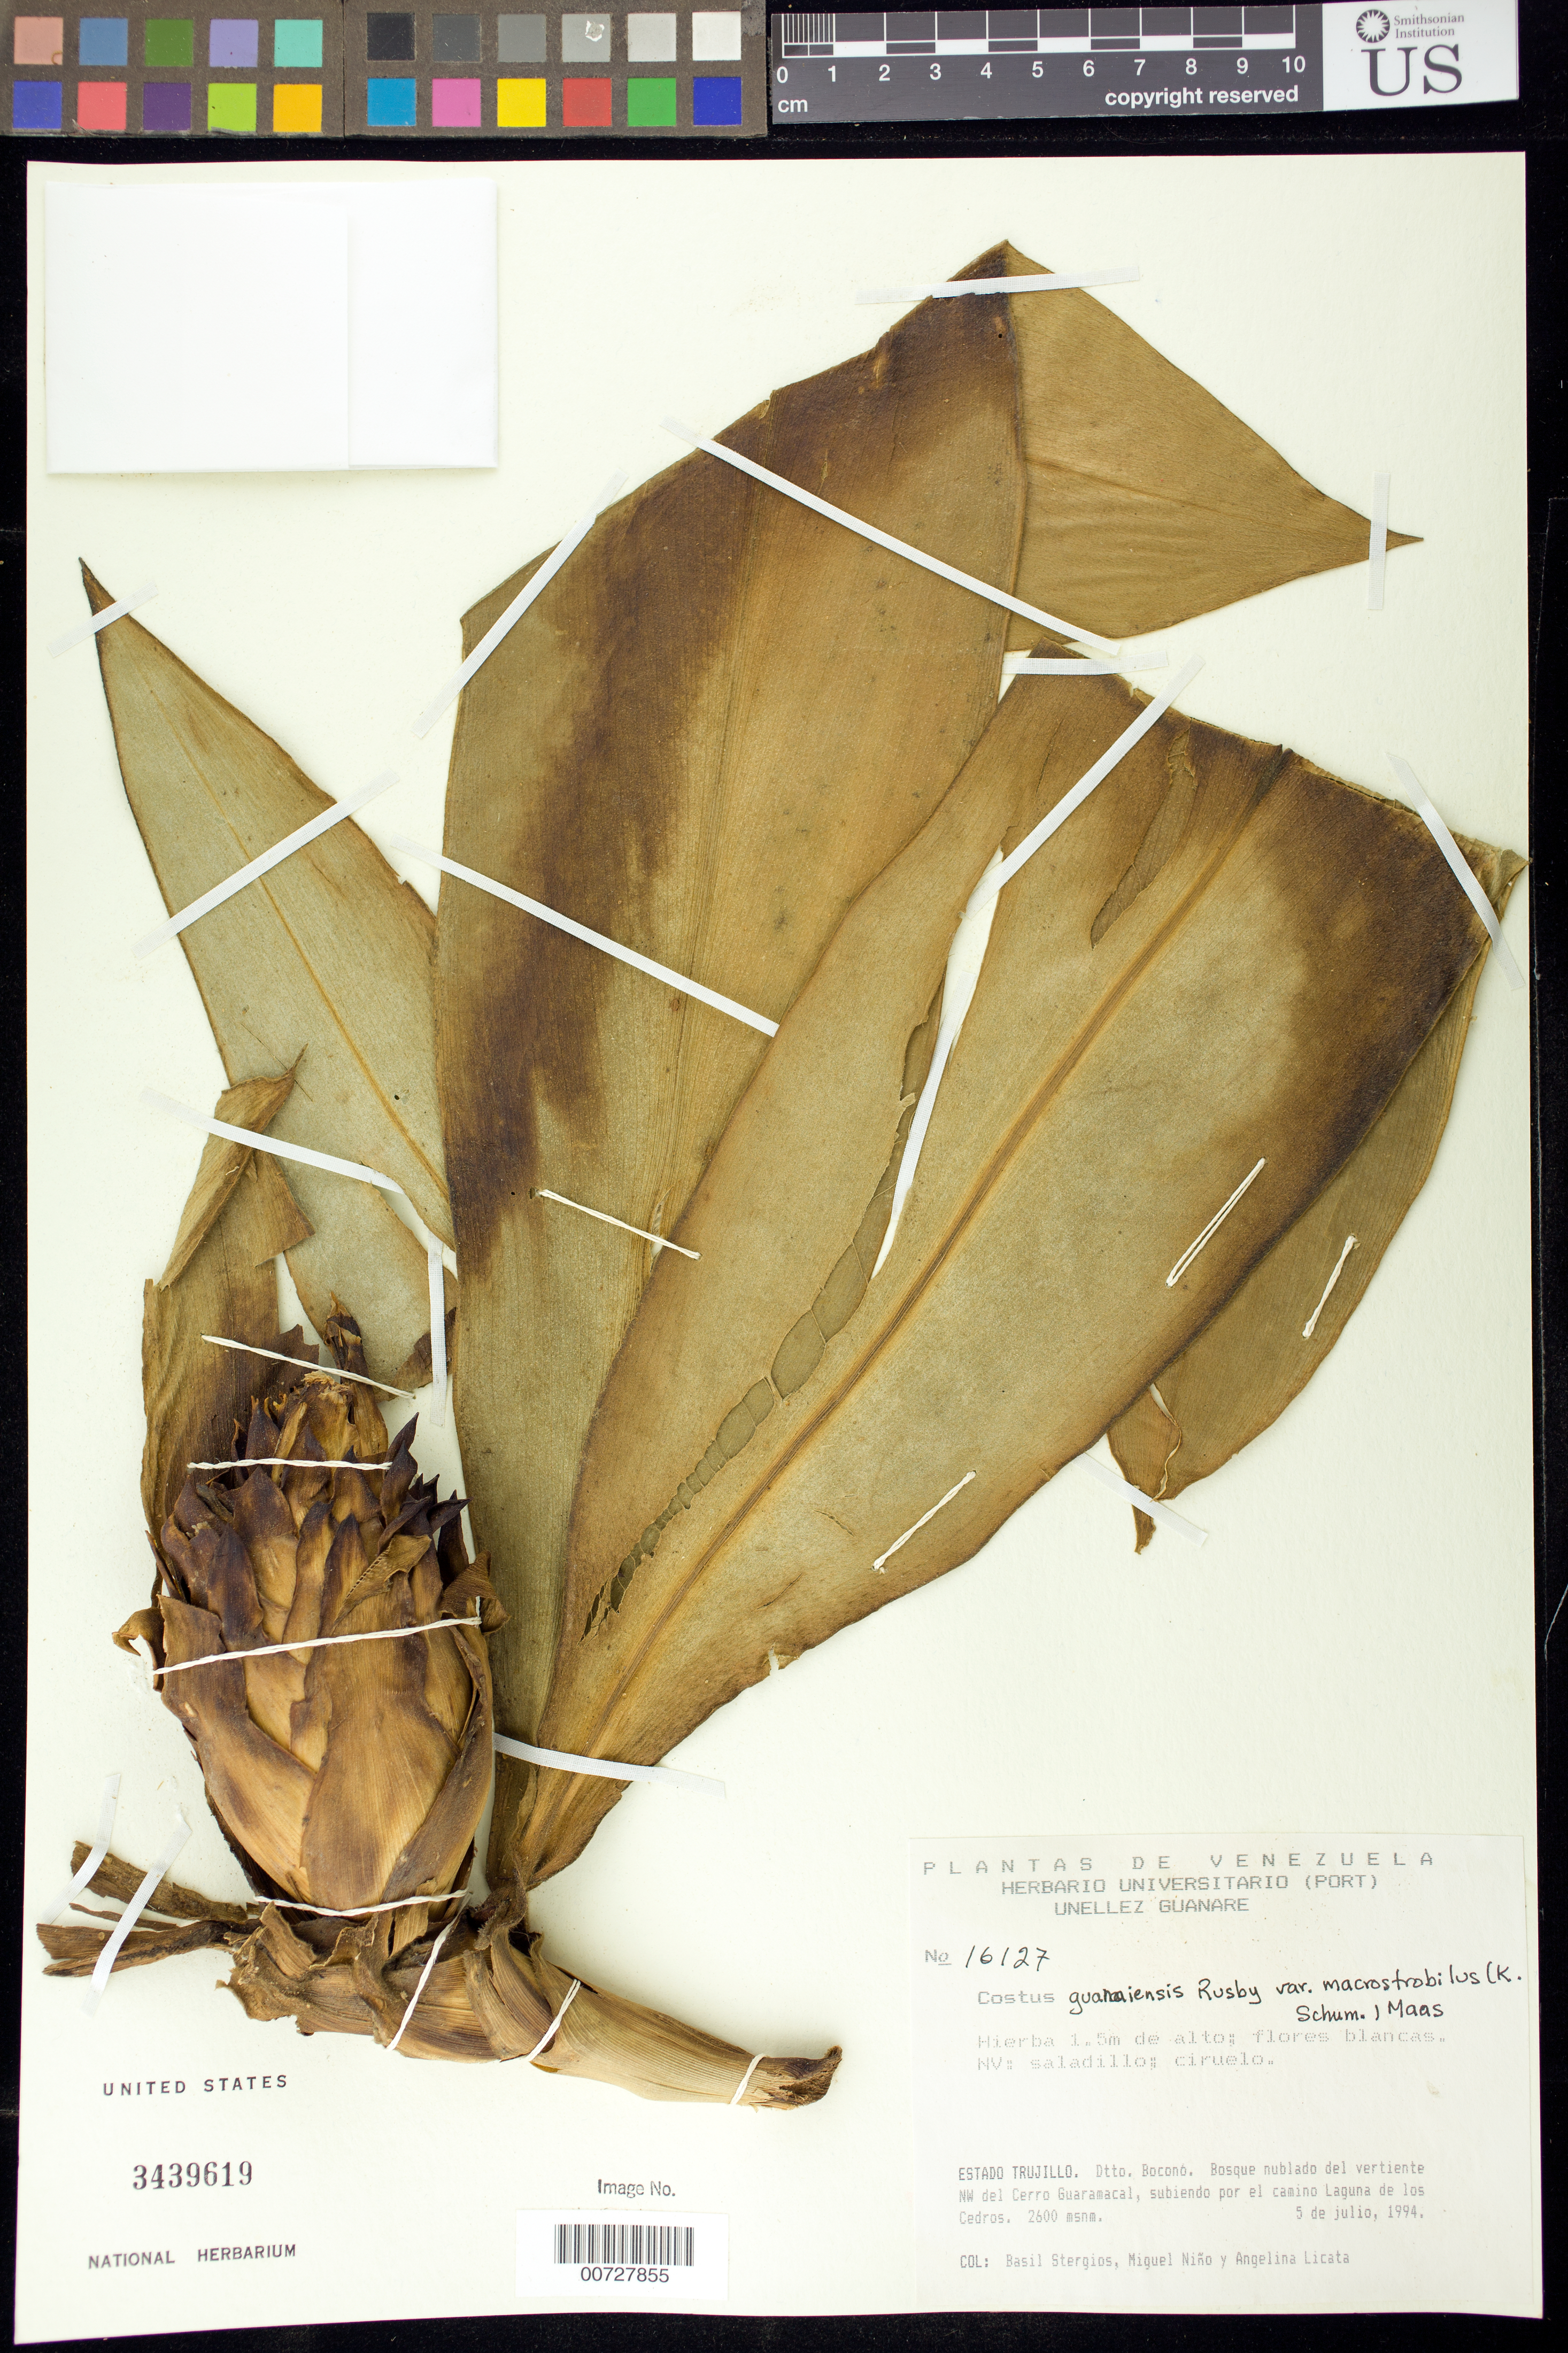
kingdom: Plantae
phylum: Tracheophyta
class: Liliopsida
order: Zingiberales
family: Costaceae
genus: Costus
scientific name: Costus guanaiensis var. macrostrobilis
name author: (K. Schum.) Maas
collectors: B. G. Stergios, S. M. Niño & A. Licata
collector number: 16127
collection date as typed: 05 Jul 1994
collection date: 1994-07-05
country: Venezuela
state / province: Trujillo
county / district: Boconó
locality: Cerro Guaramacal, vertiente NW del subiendo por el camino Laguna de los Cedros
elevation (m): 2600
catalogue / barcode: US 3439619